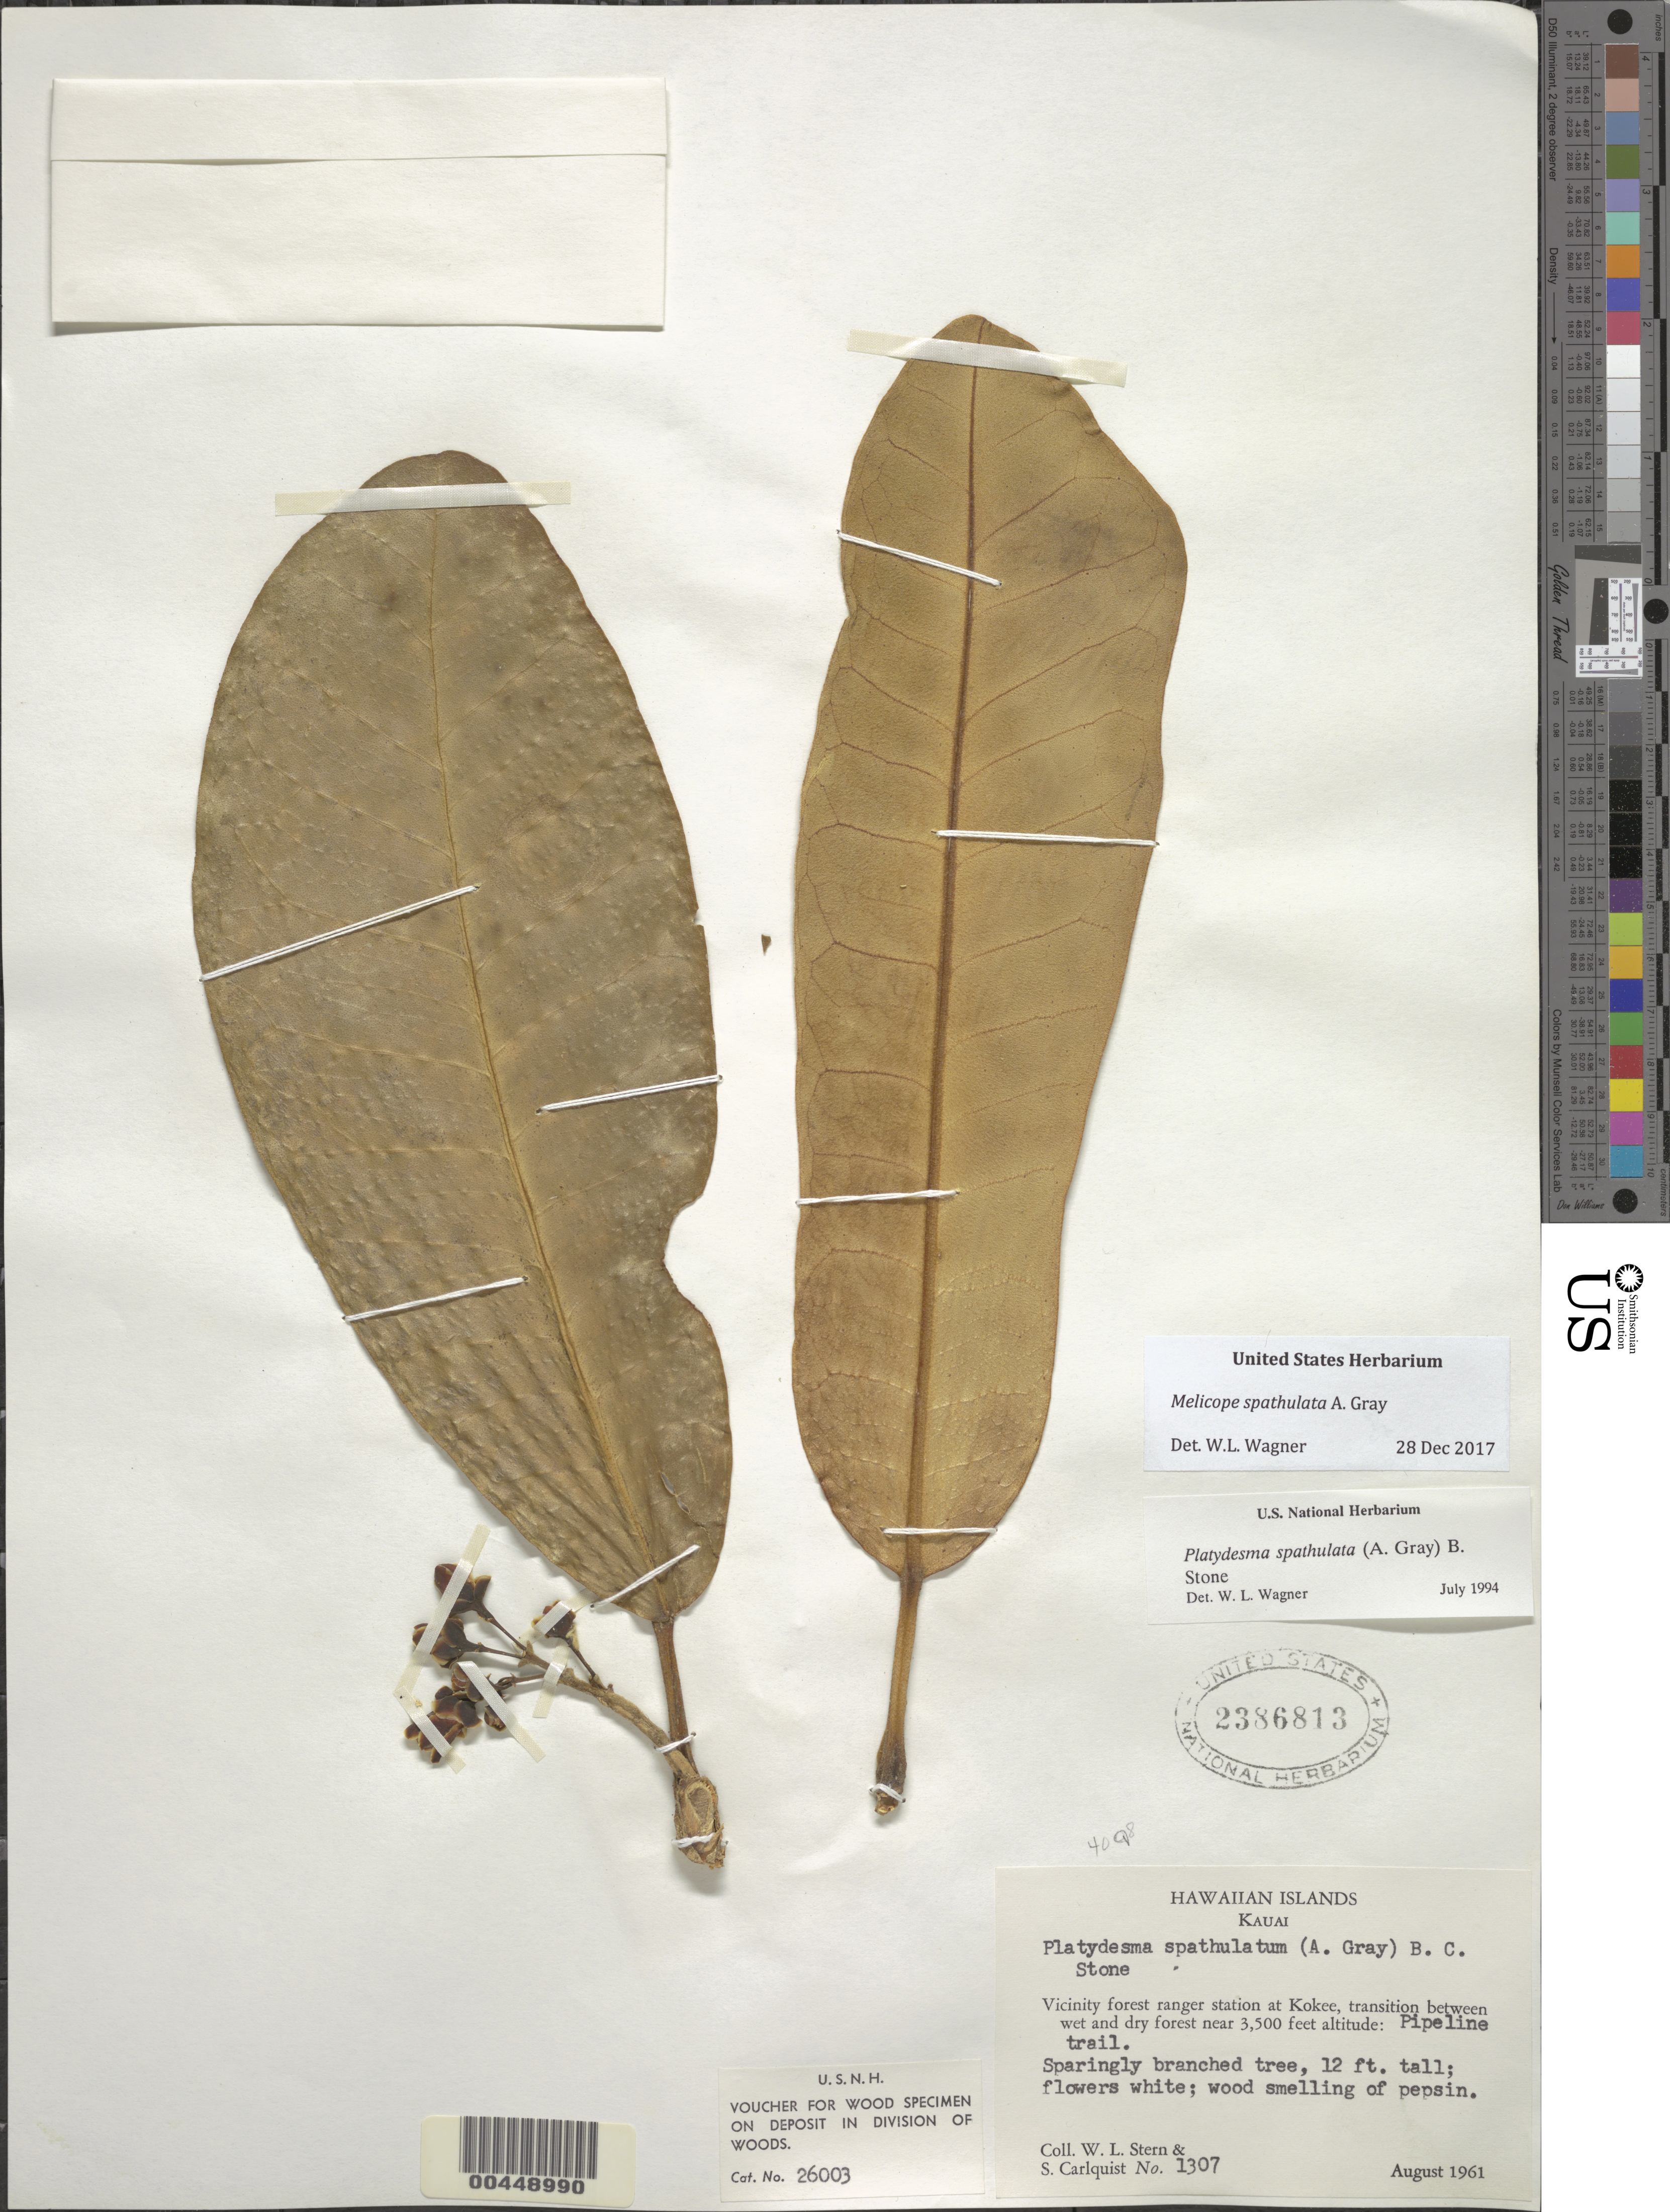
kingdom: Plantae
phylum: Tracheophyta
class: Magnoliopsida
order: Sapindales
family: Rutaceae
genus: Melicope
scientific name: Melicope spathulata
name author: A. Gray in Wilkes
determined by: Wagner, W. L., (BOT), Smithsonian Institution - National Museum of Natural History (UNITED STATES)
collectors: W. L. Stern & S. Carlquist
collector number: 1307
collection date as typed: Aug 1961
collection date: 1961-08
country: United States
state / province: Hawaii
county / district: Kauai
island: Kaua'i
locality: Vicinity forest ranger station at Kokee, Pipeline Trail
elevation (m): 1067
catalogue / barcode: US 2386813